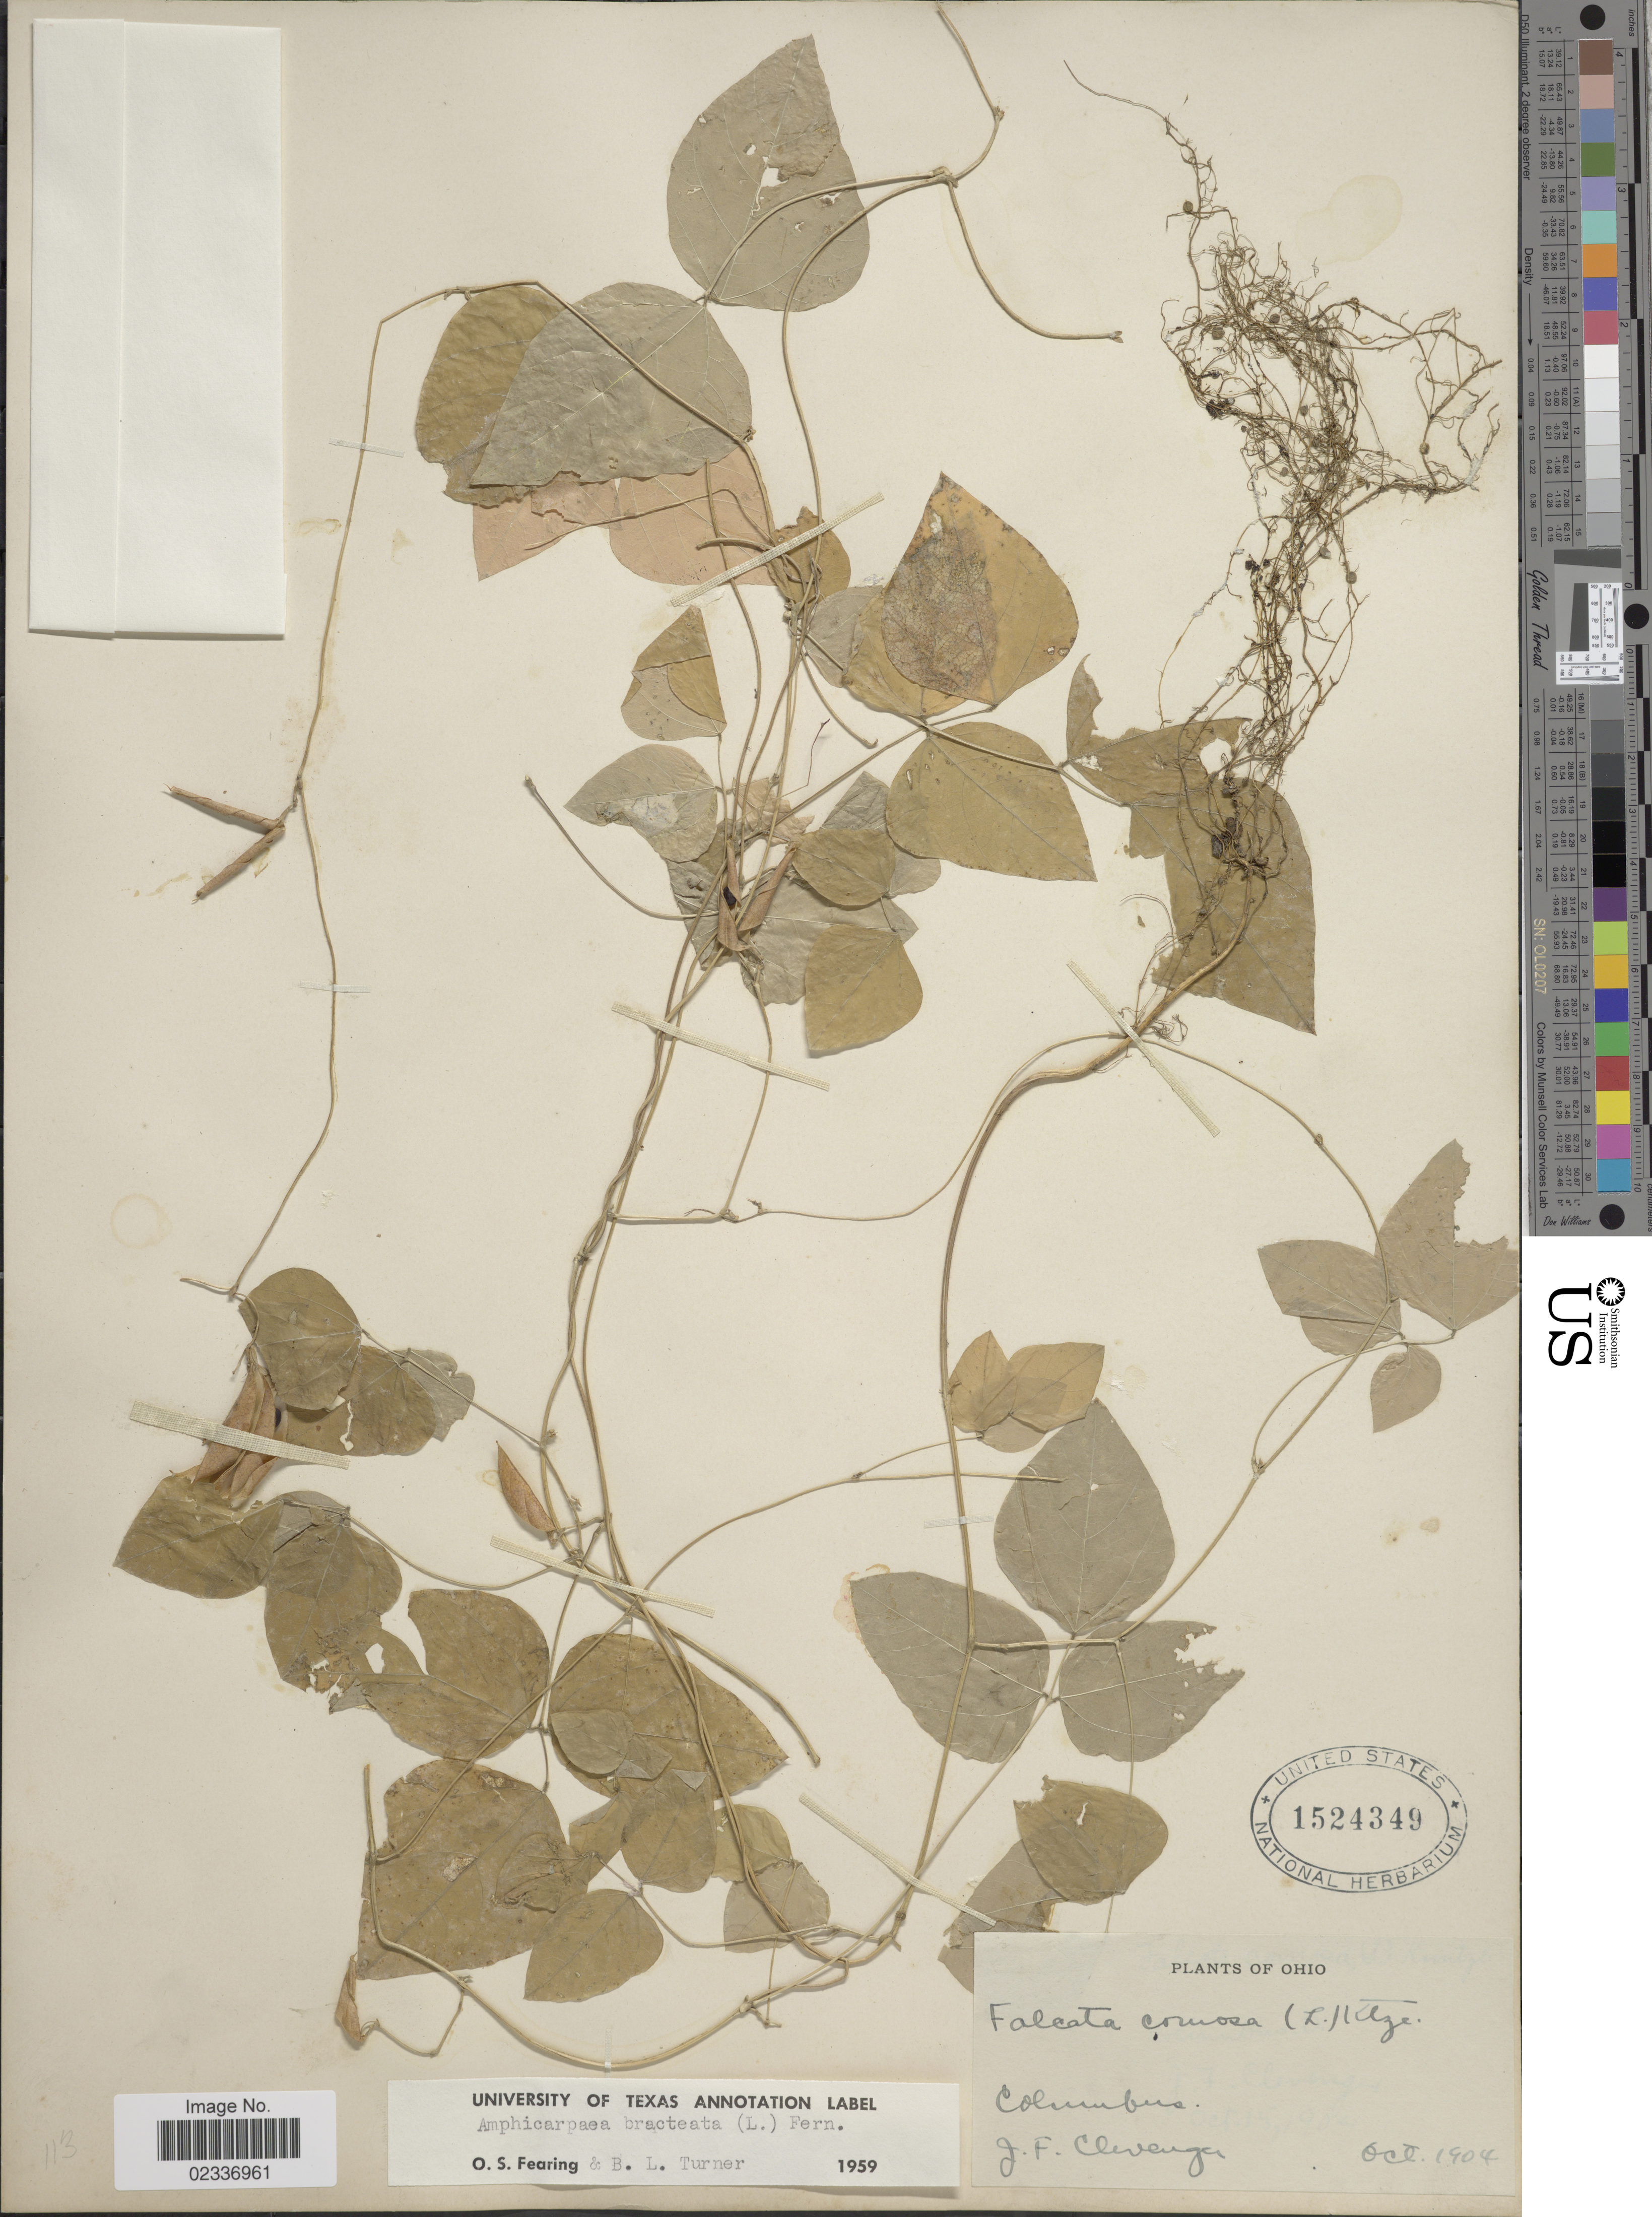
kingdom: Plantae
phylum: Tracheophyta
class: Magnoliopsida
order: Fabales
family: Fabaceae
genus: Amphicarpaea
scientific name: Amphicarpaea bracteata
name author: (L.) Fernald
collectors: J. F. Clevenger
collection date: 1904-10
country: United States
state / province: Ohio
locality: Columbus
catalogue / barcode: US 1524349